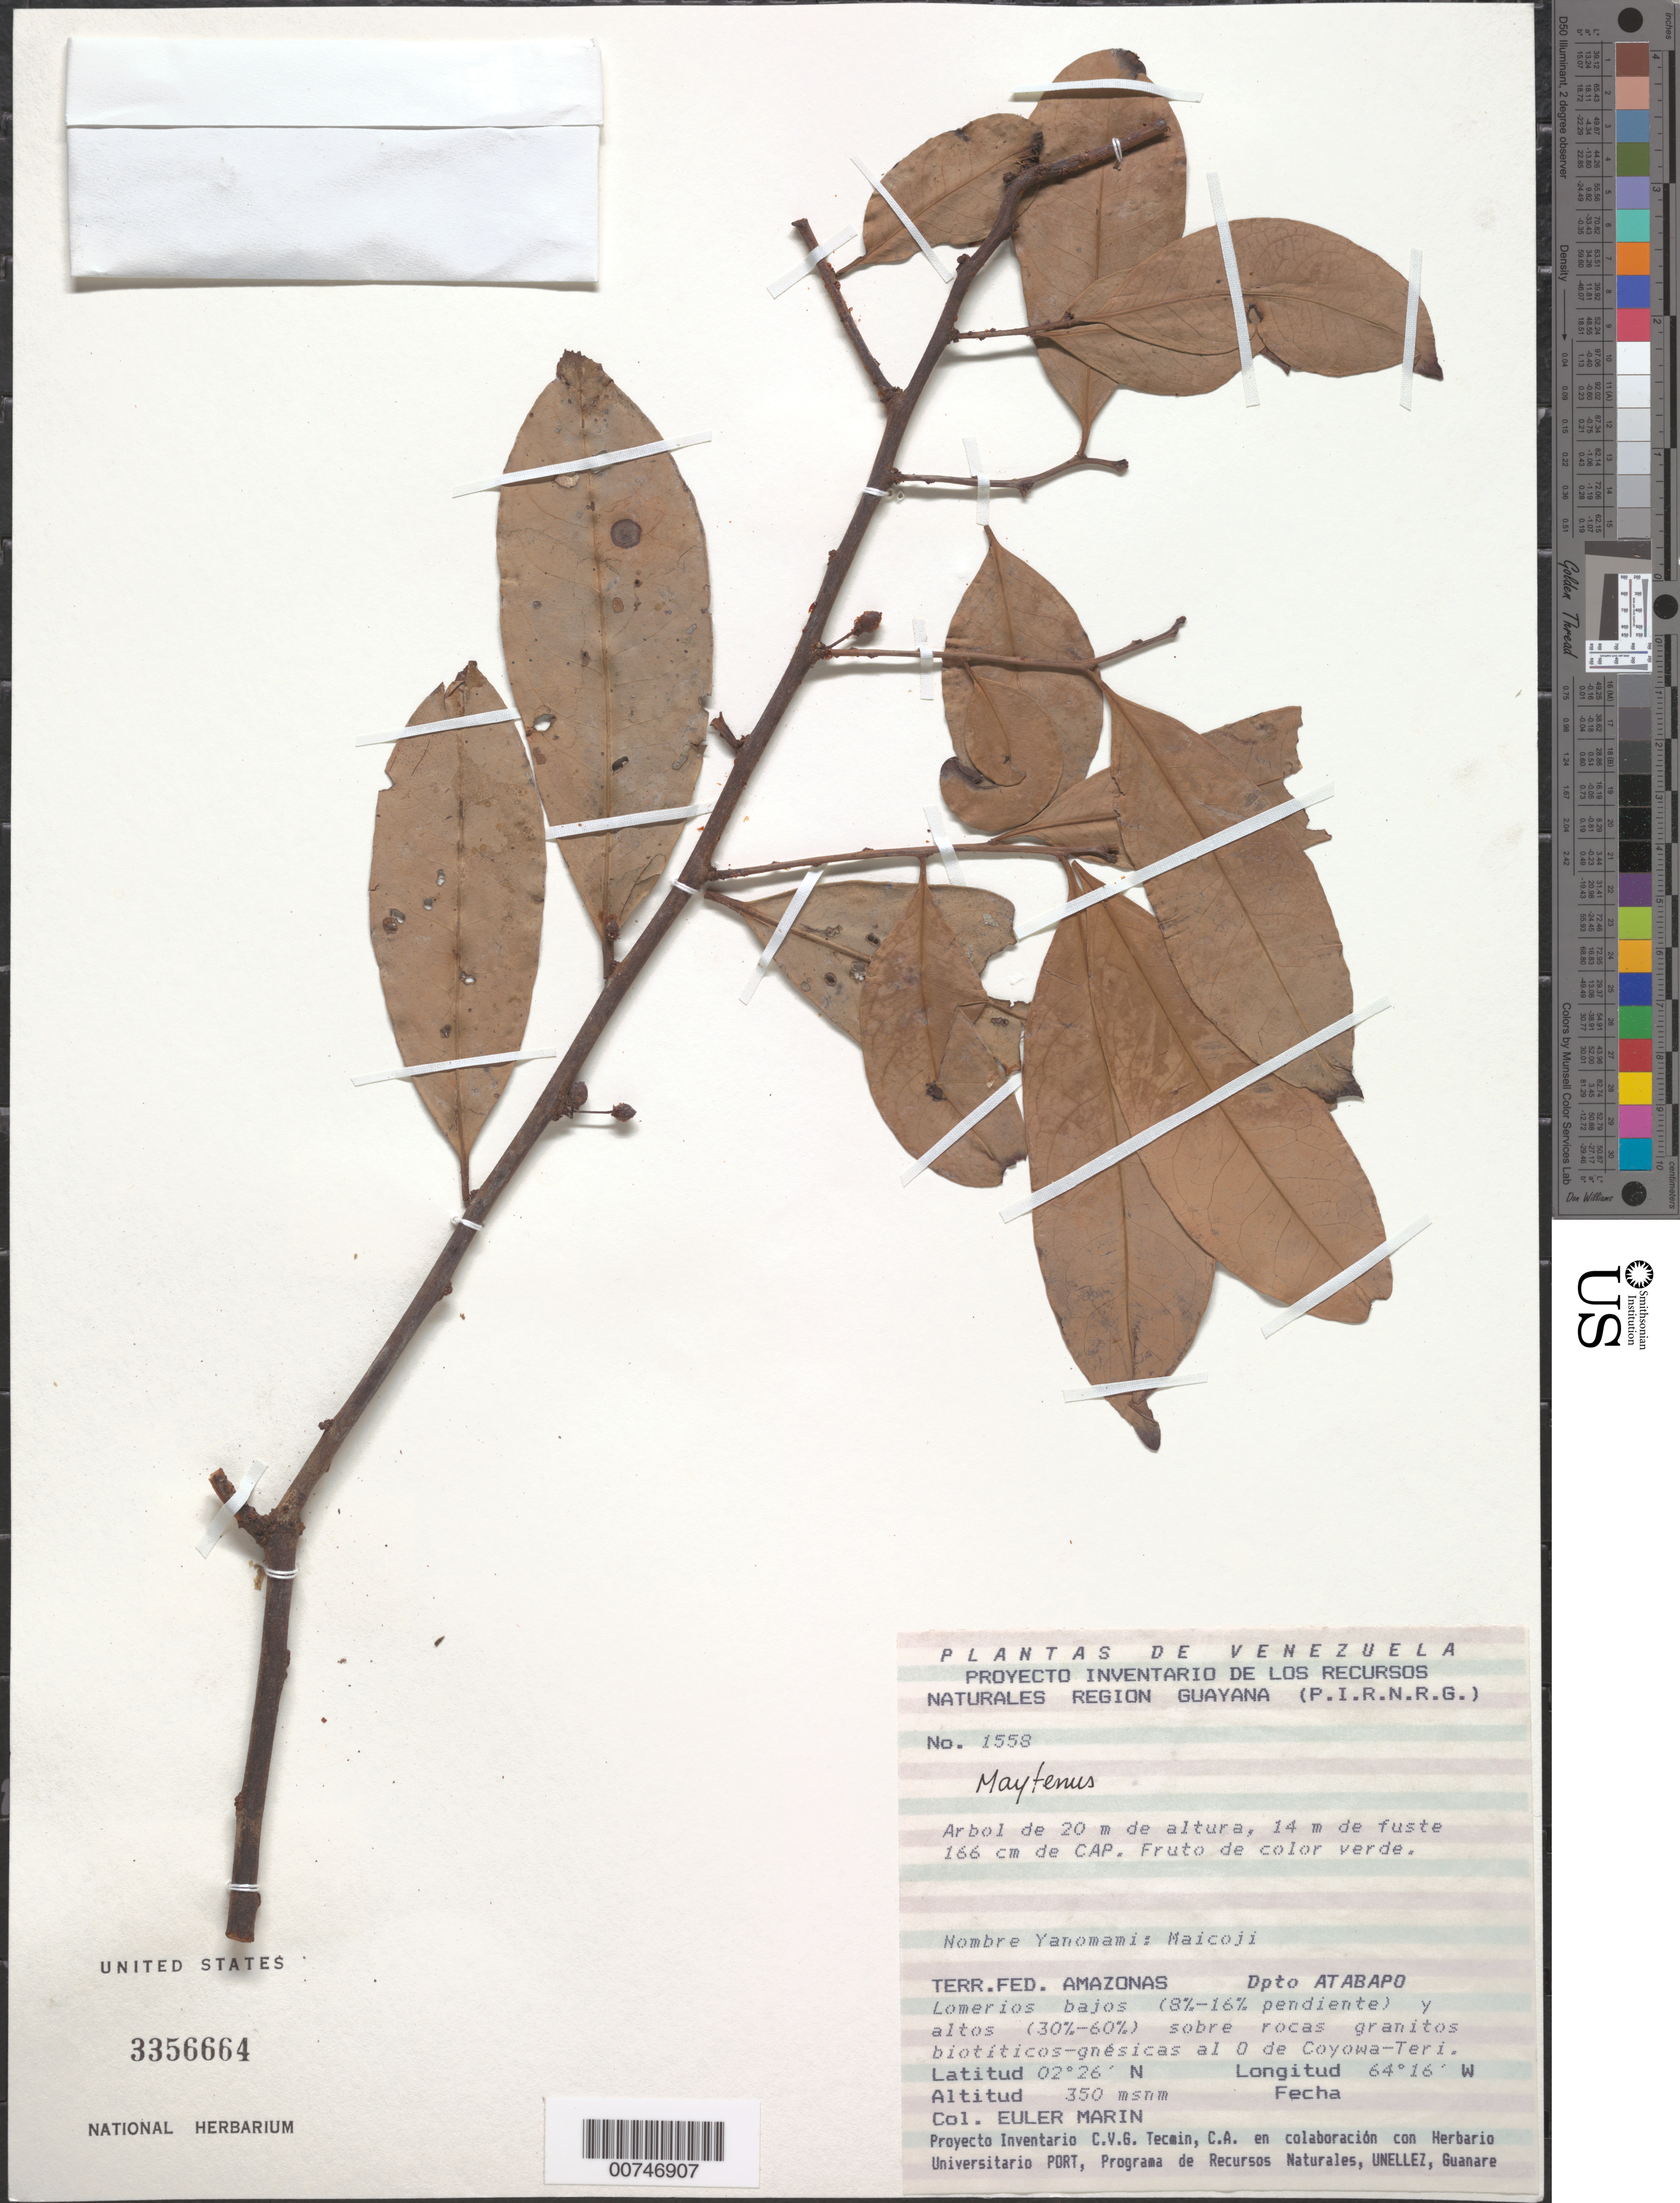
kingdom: Plantae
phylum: Tracheophyta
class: Magnoliopsida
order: Celastrales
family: Celastraceae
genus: Maytenus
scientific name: Maytenus sp.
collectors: E. Marin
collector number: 1558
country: Venezuela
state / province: Amazonas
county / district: Atabapo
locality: Coyowa-Teri, W of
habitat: Sotobosque; lomerios bajos (8%-16% pendiente) y altos (30%-60%) sobre rocas graniticos biotiticos-gnesicas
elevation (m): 350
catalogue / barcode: US 3356664